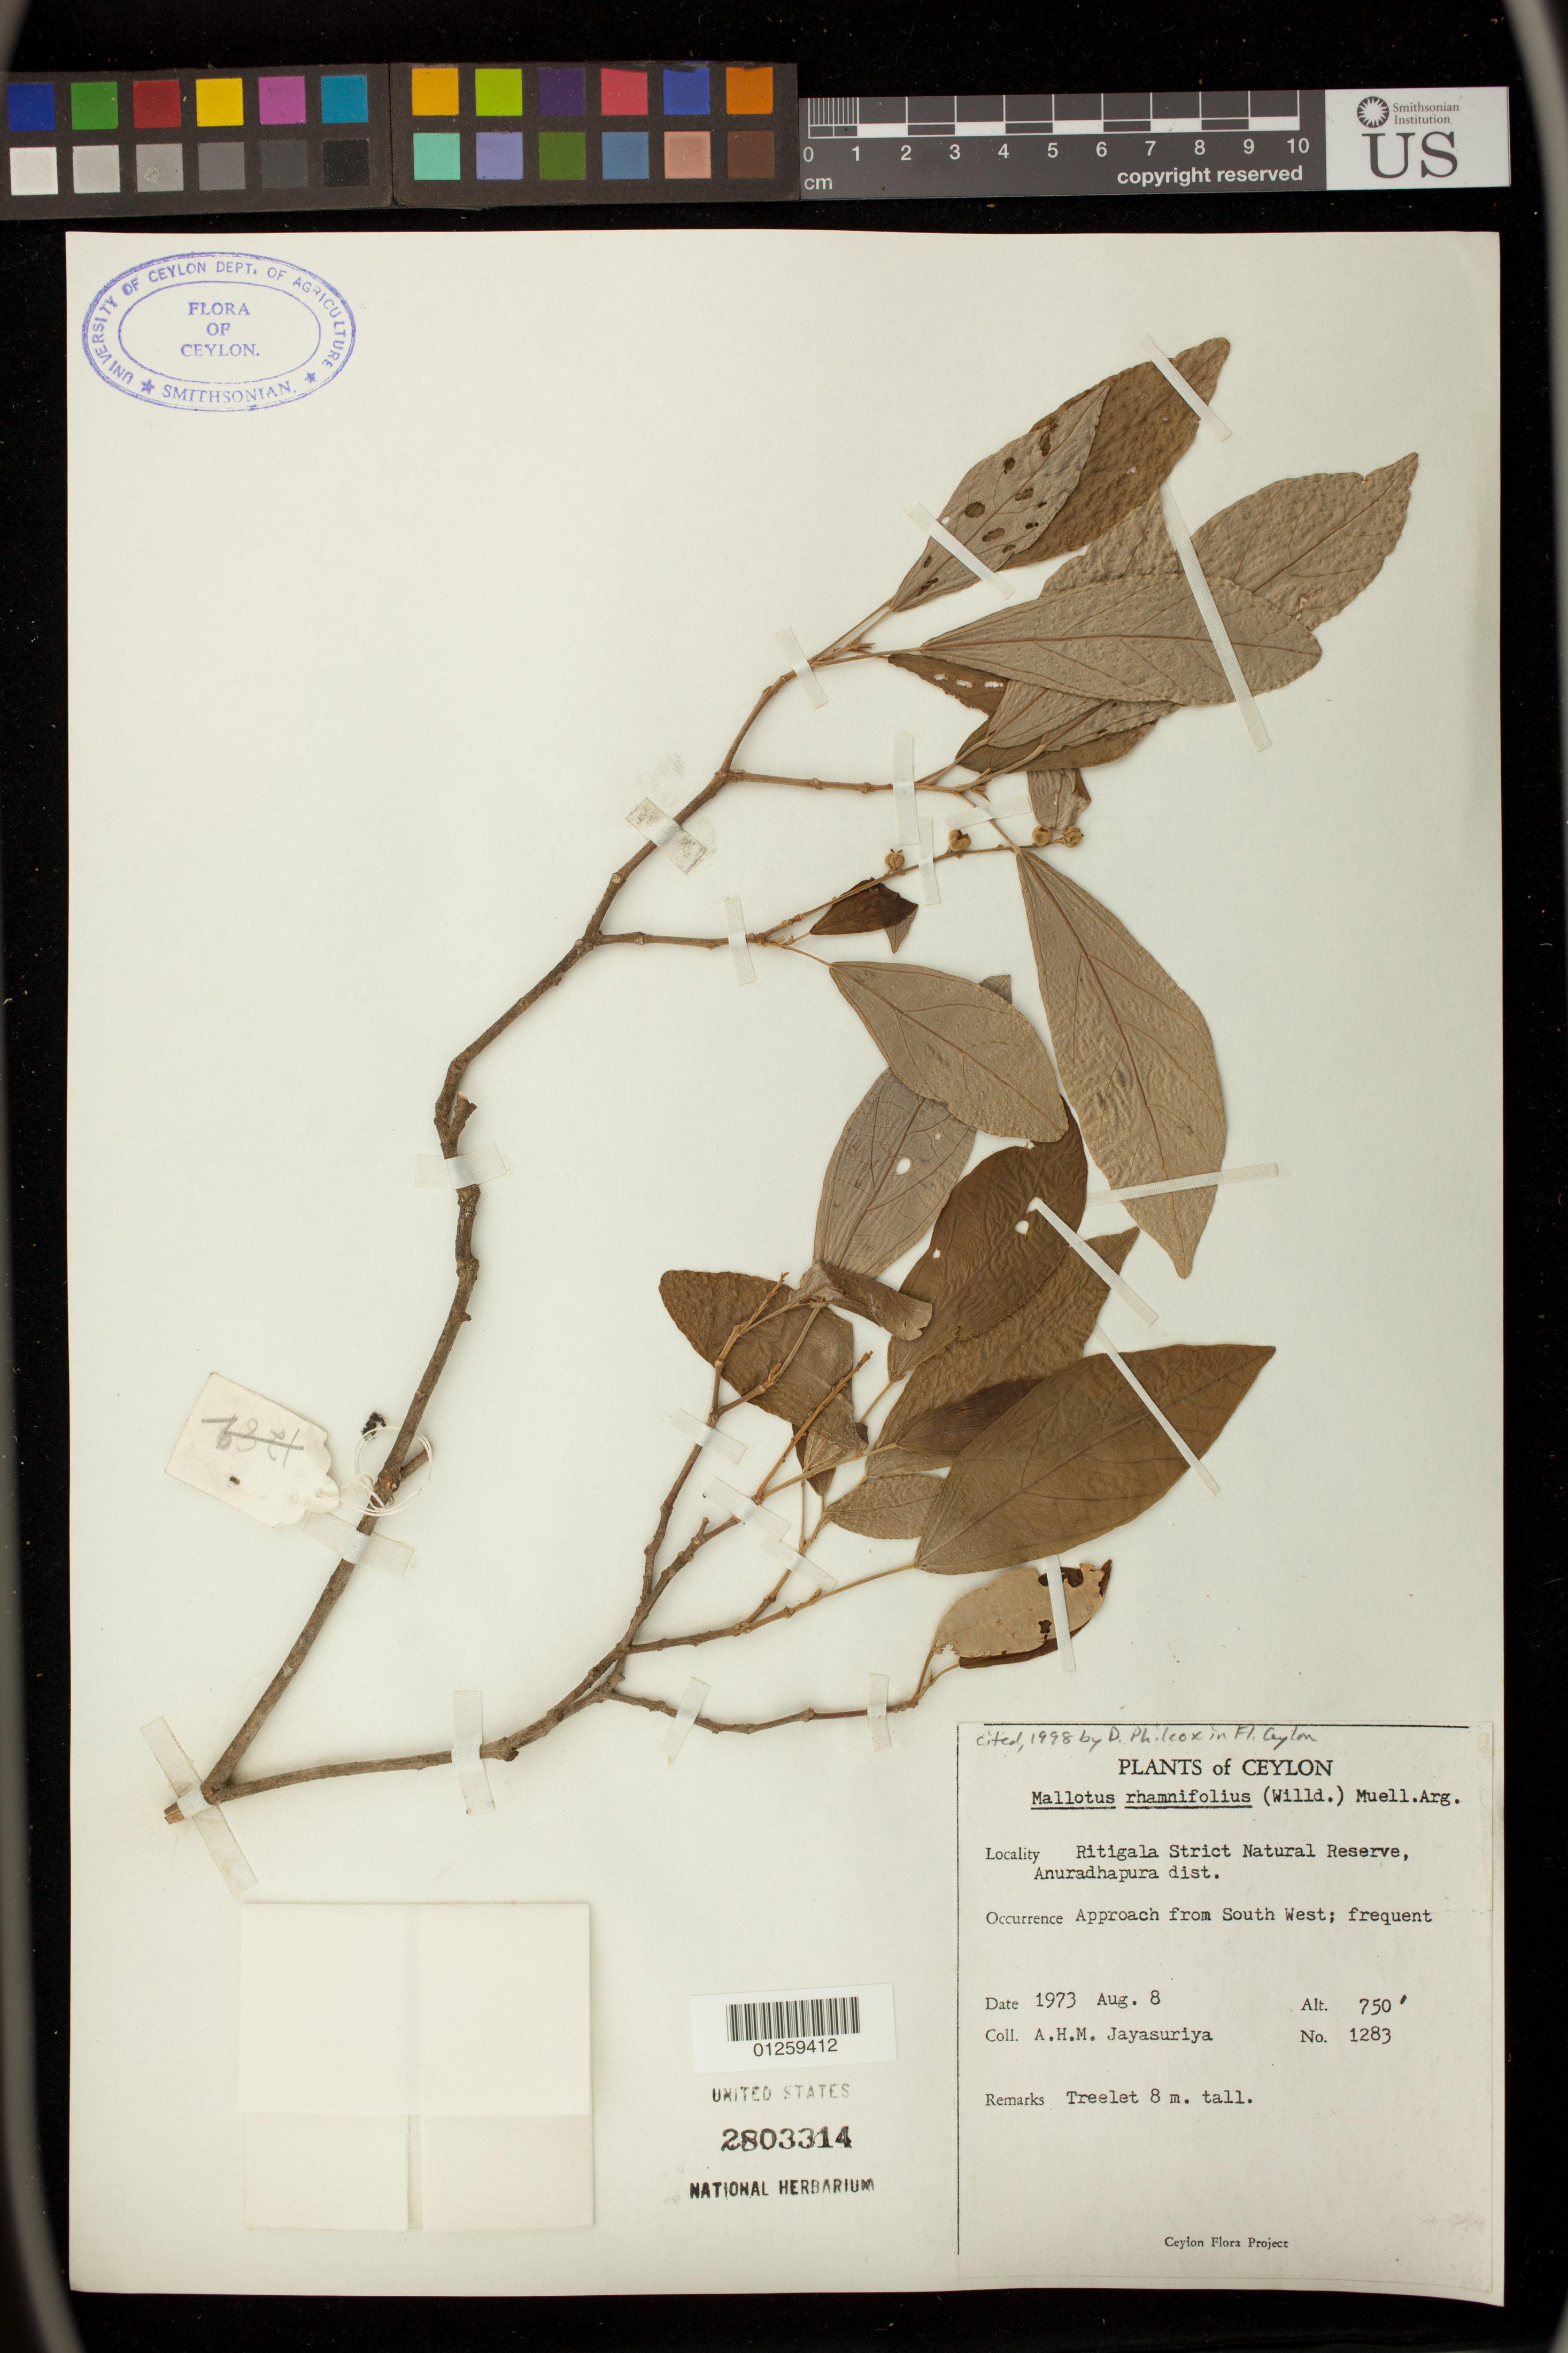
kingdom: Plantae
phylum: Tracheophyta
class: Magnoliopsida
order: Malpighiales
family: Euphorbiaceae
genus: Mallotus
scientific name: Mallotus rhamnifolius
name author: (Willd.) Müll. Arg.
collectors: A. H. Jayasuriya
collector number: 1283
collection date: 1973-08-08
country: Sri Lanka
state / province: North Central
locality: Ritigala Strict Natural Reserve, Anuradhapura dist.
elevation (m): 229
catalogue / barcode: US 2803314